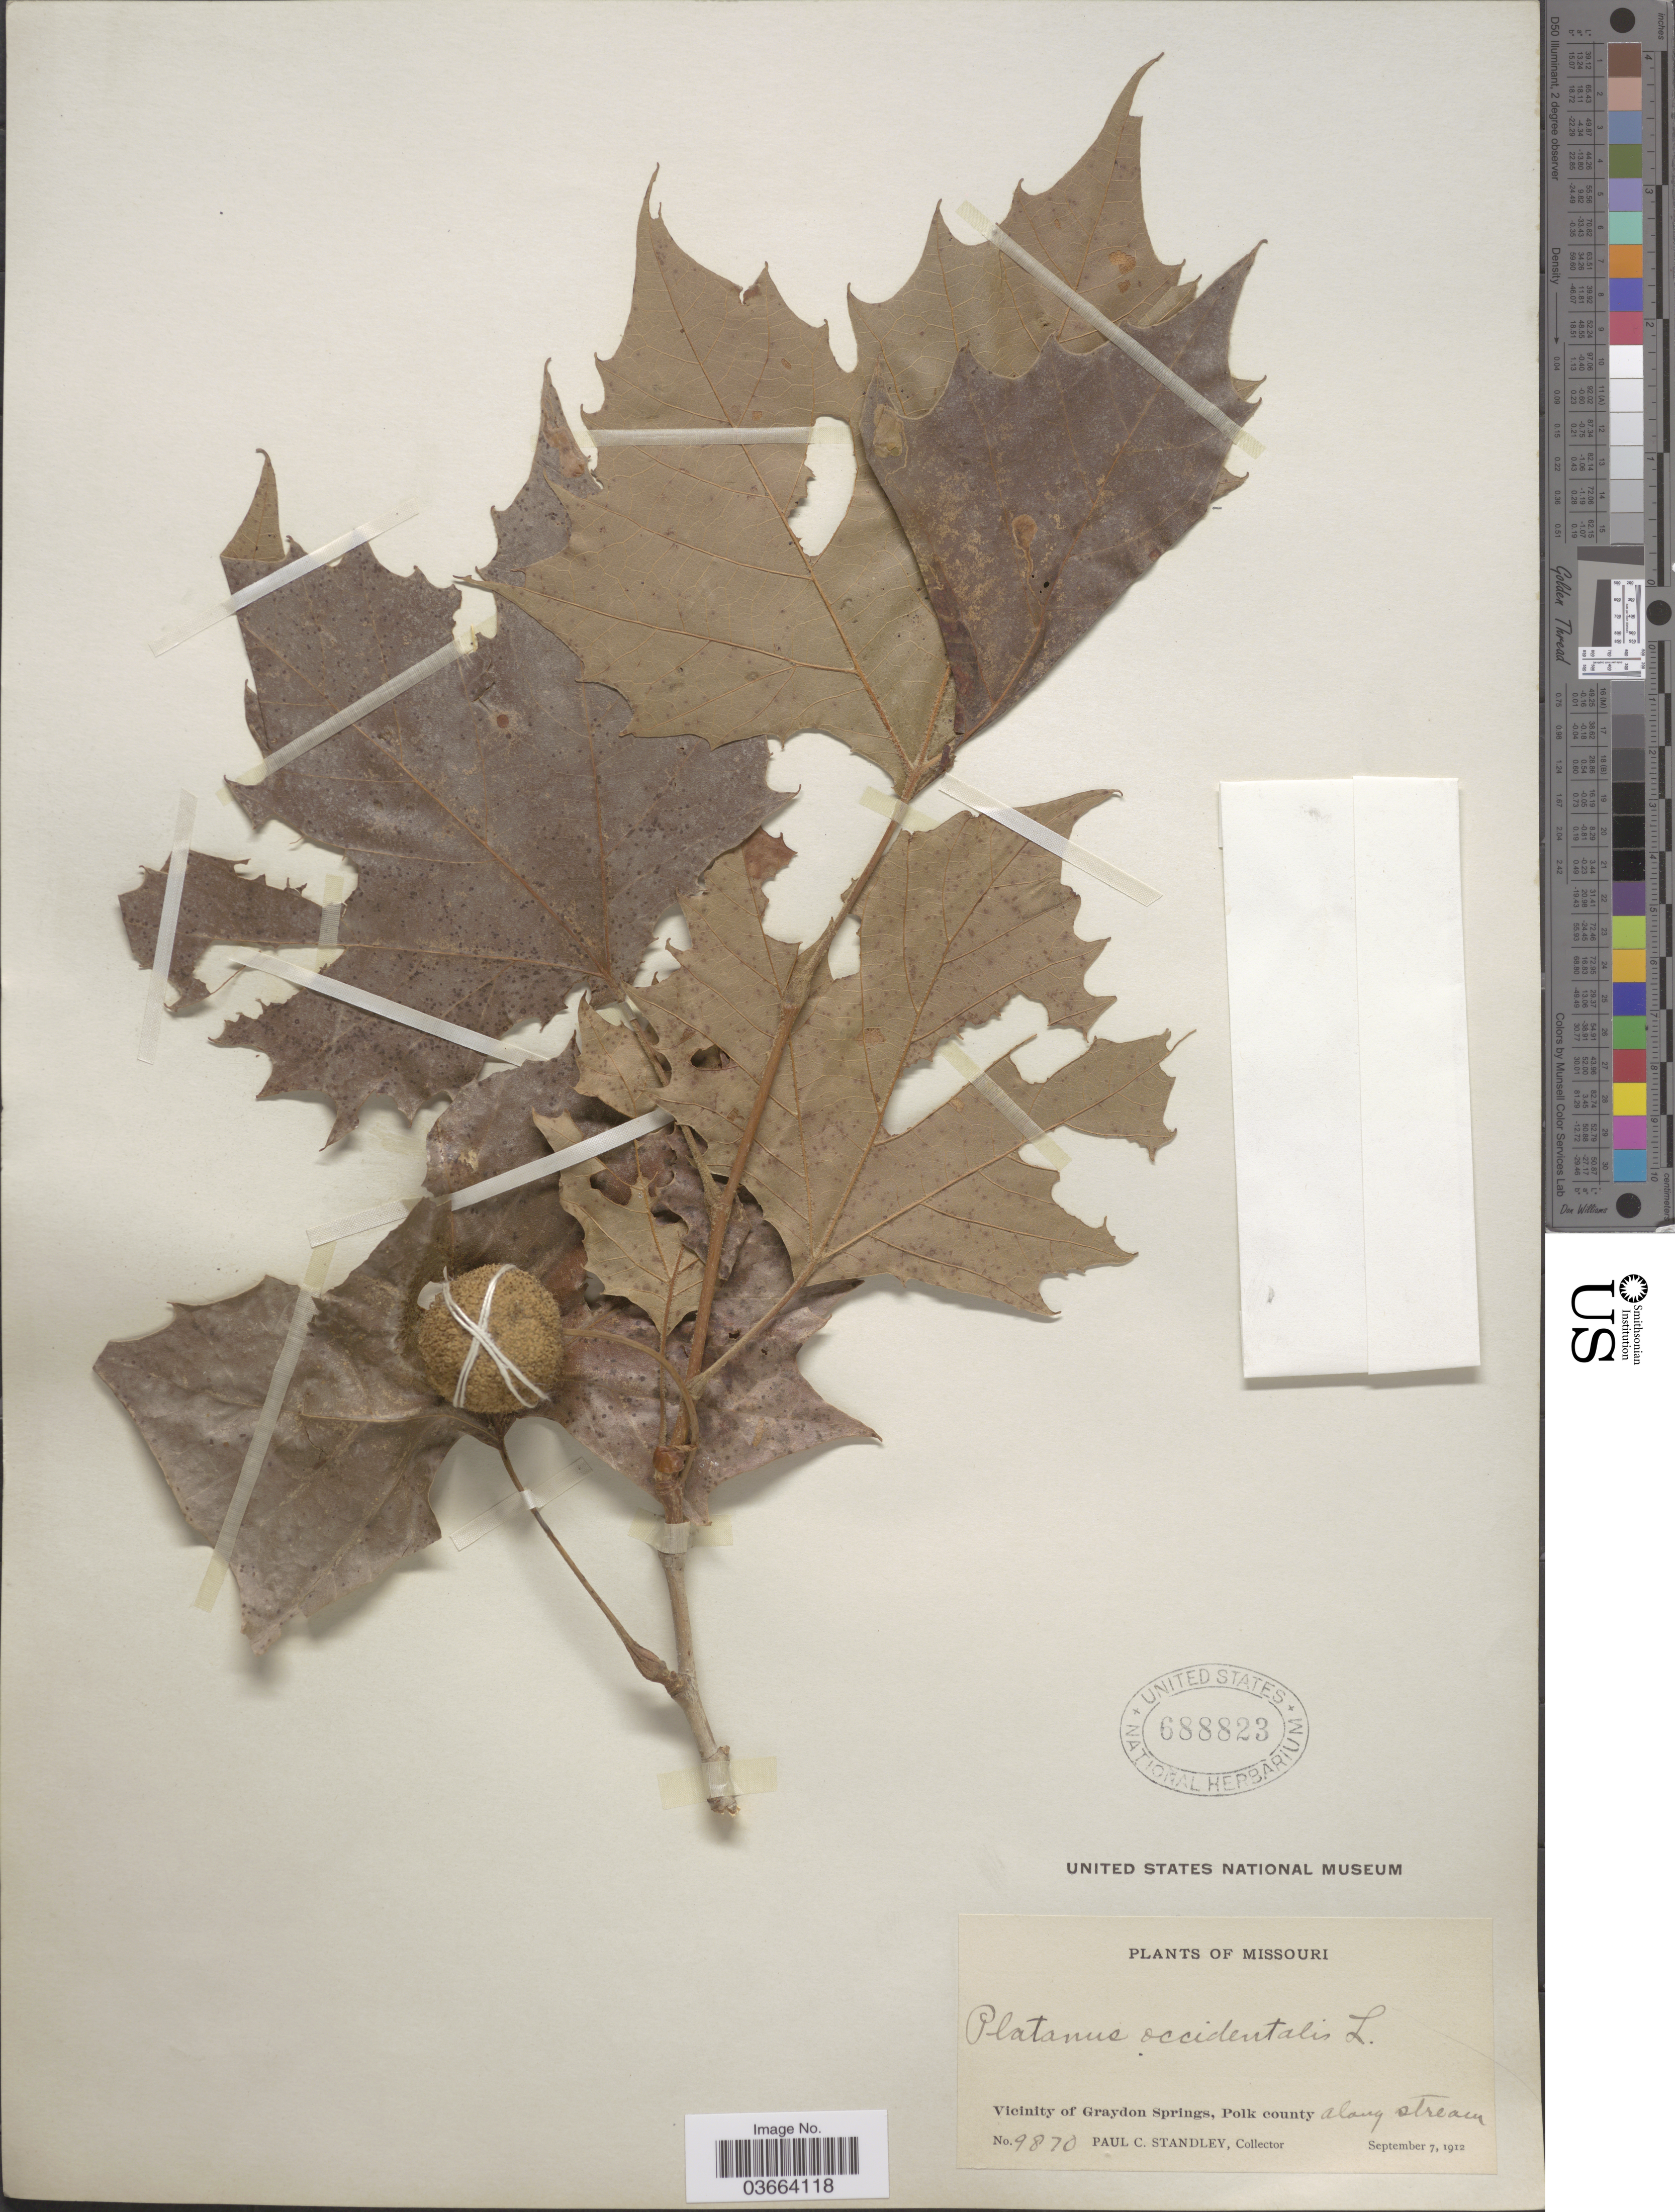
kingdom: Plantae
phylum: Tracheophyta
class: Magnoliopsida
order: Proteales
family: Platanaceae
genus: Platanus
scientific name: Platanus occidentalis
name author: L.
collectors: P. C. Standley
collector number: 9870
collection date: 1912-09-07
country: United States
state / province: Missouri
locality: Vicinity of Graydon Springs, Polk county along stream.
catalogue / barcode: US 688823